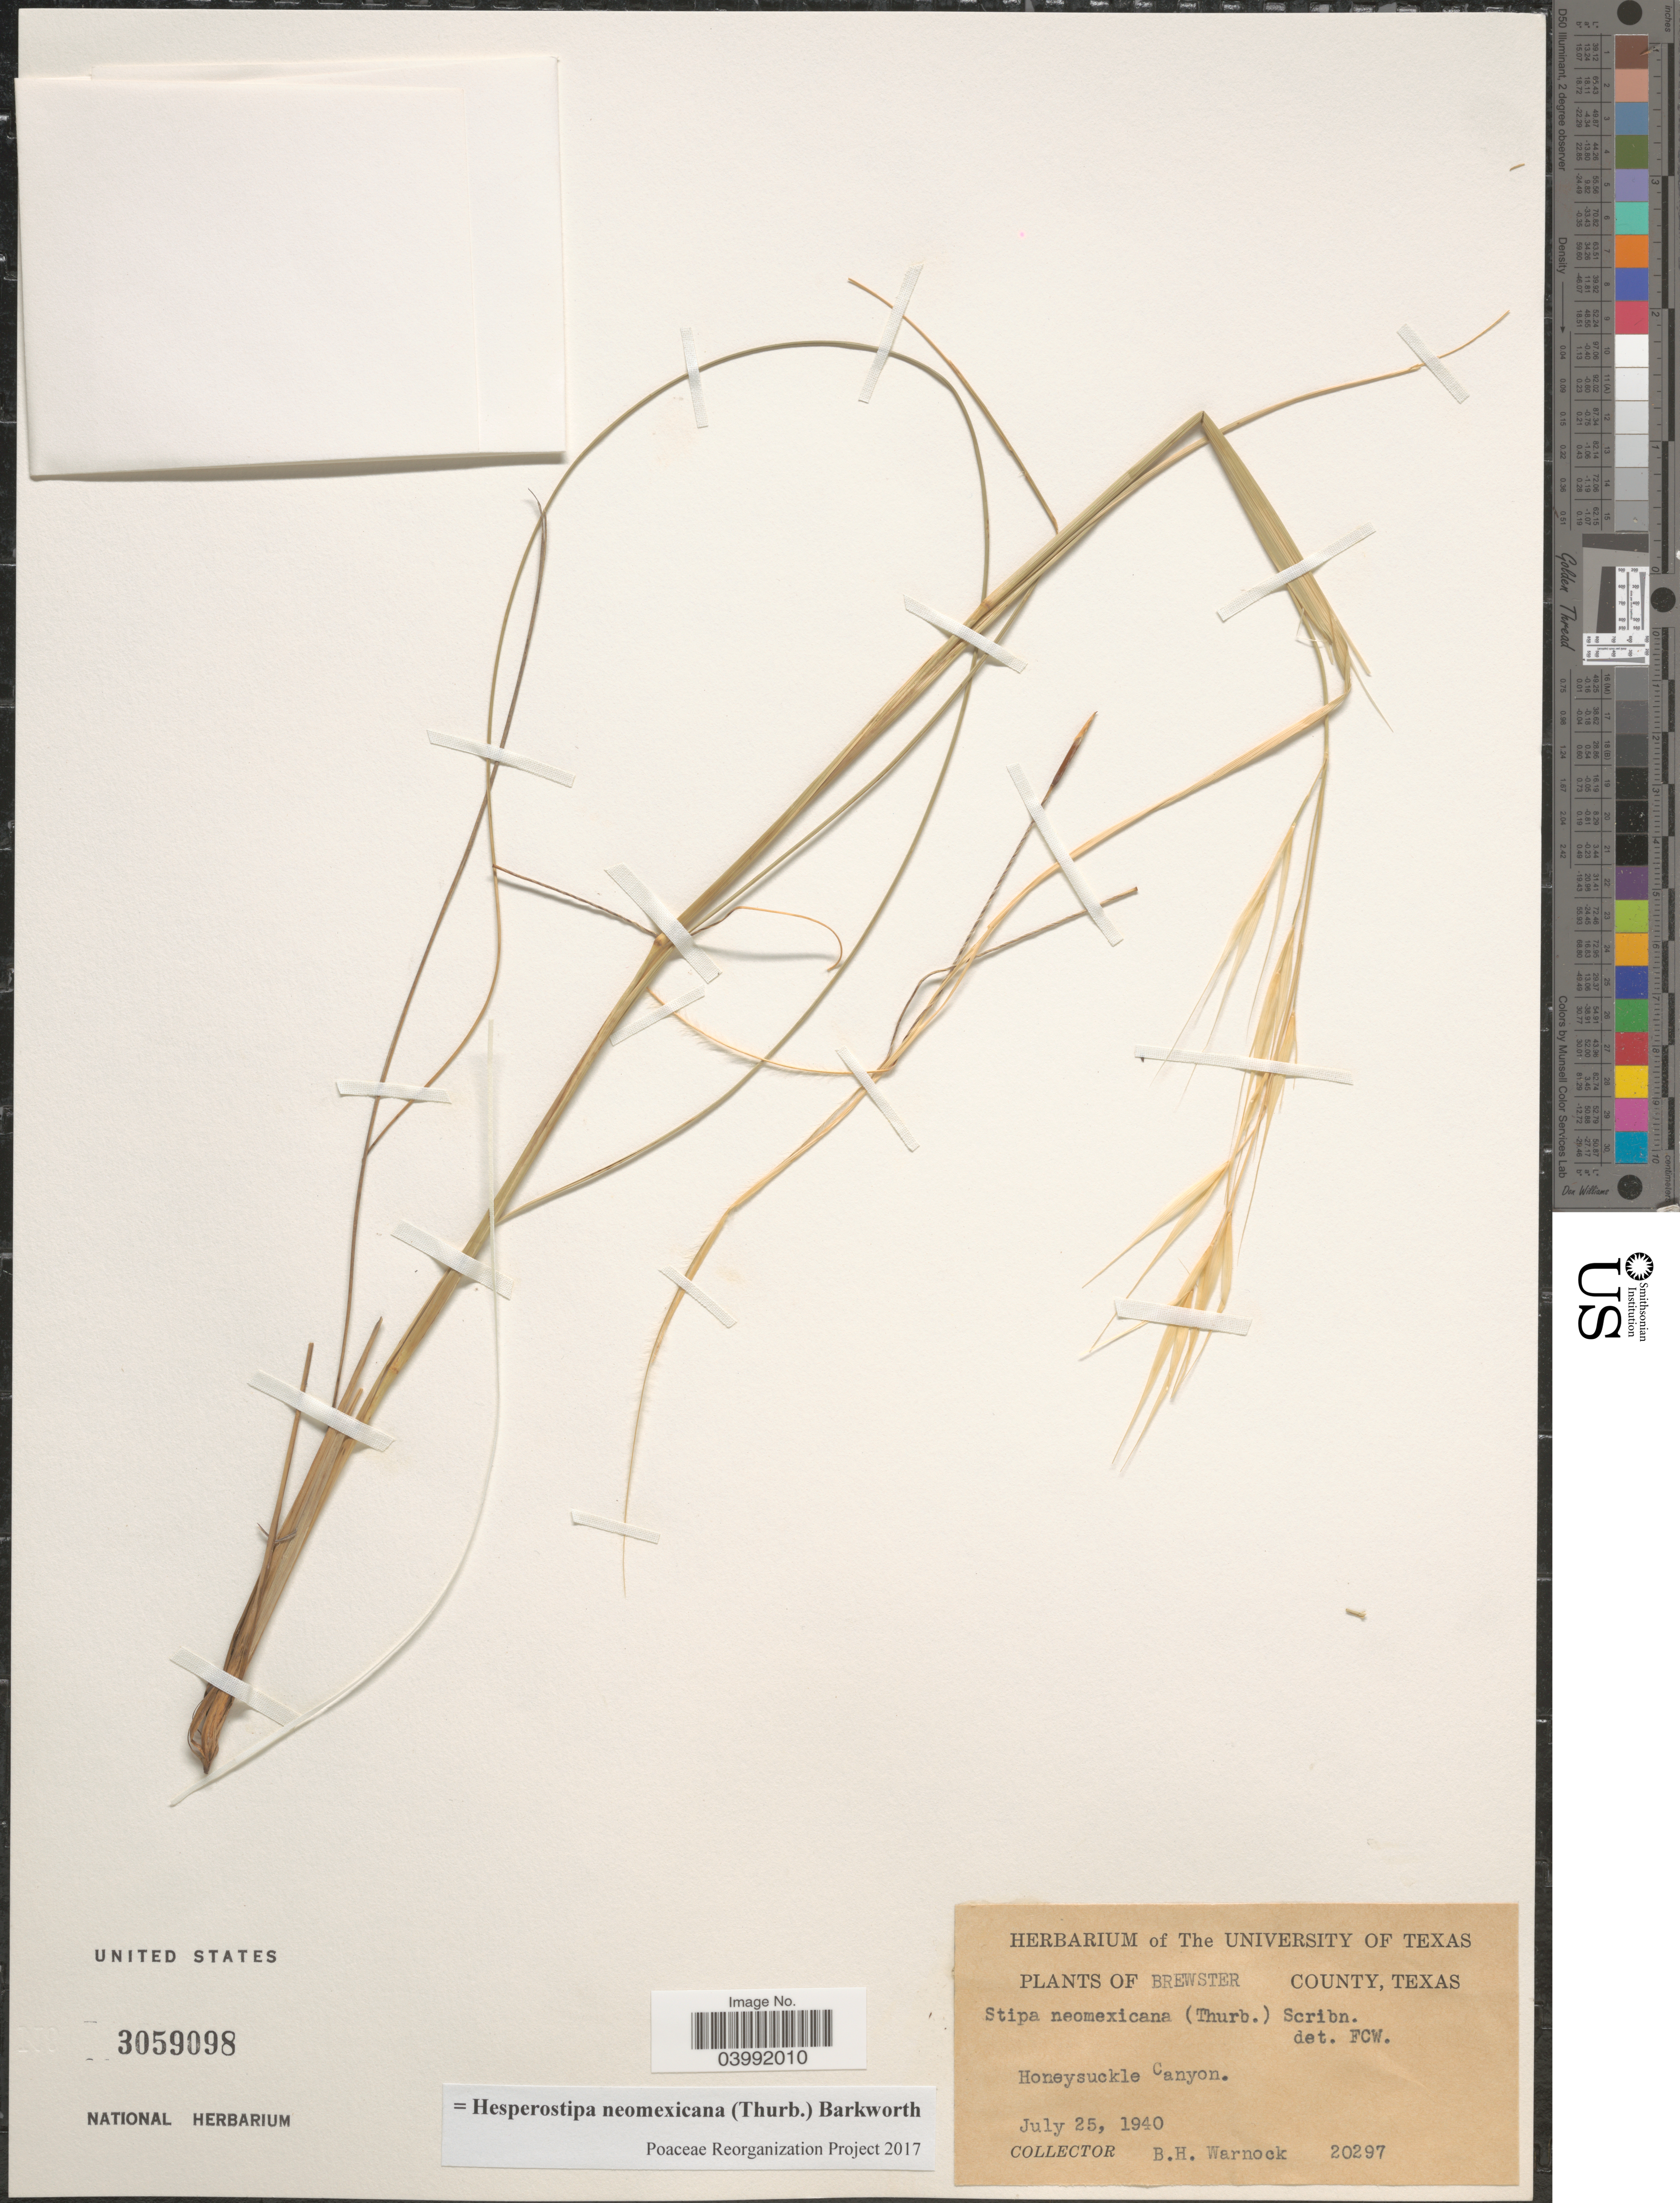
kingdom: Plantae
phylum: Tracheophyta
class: Liliopsida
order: Poales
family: Poaceae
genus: Hesperostipa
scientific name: Hesperostipa neomexicana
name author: (Thurb.) Barkworth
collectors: B. H. Warnock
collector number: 2097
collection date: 1940-07-25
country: United States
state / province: Texas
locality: Brewster County. Honeysuckle Canyon.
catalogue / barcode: US 3059098